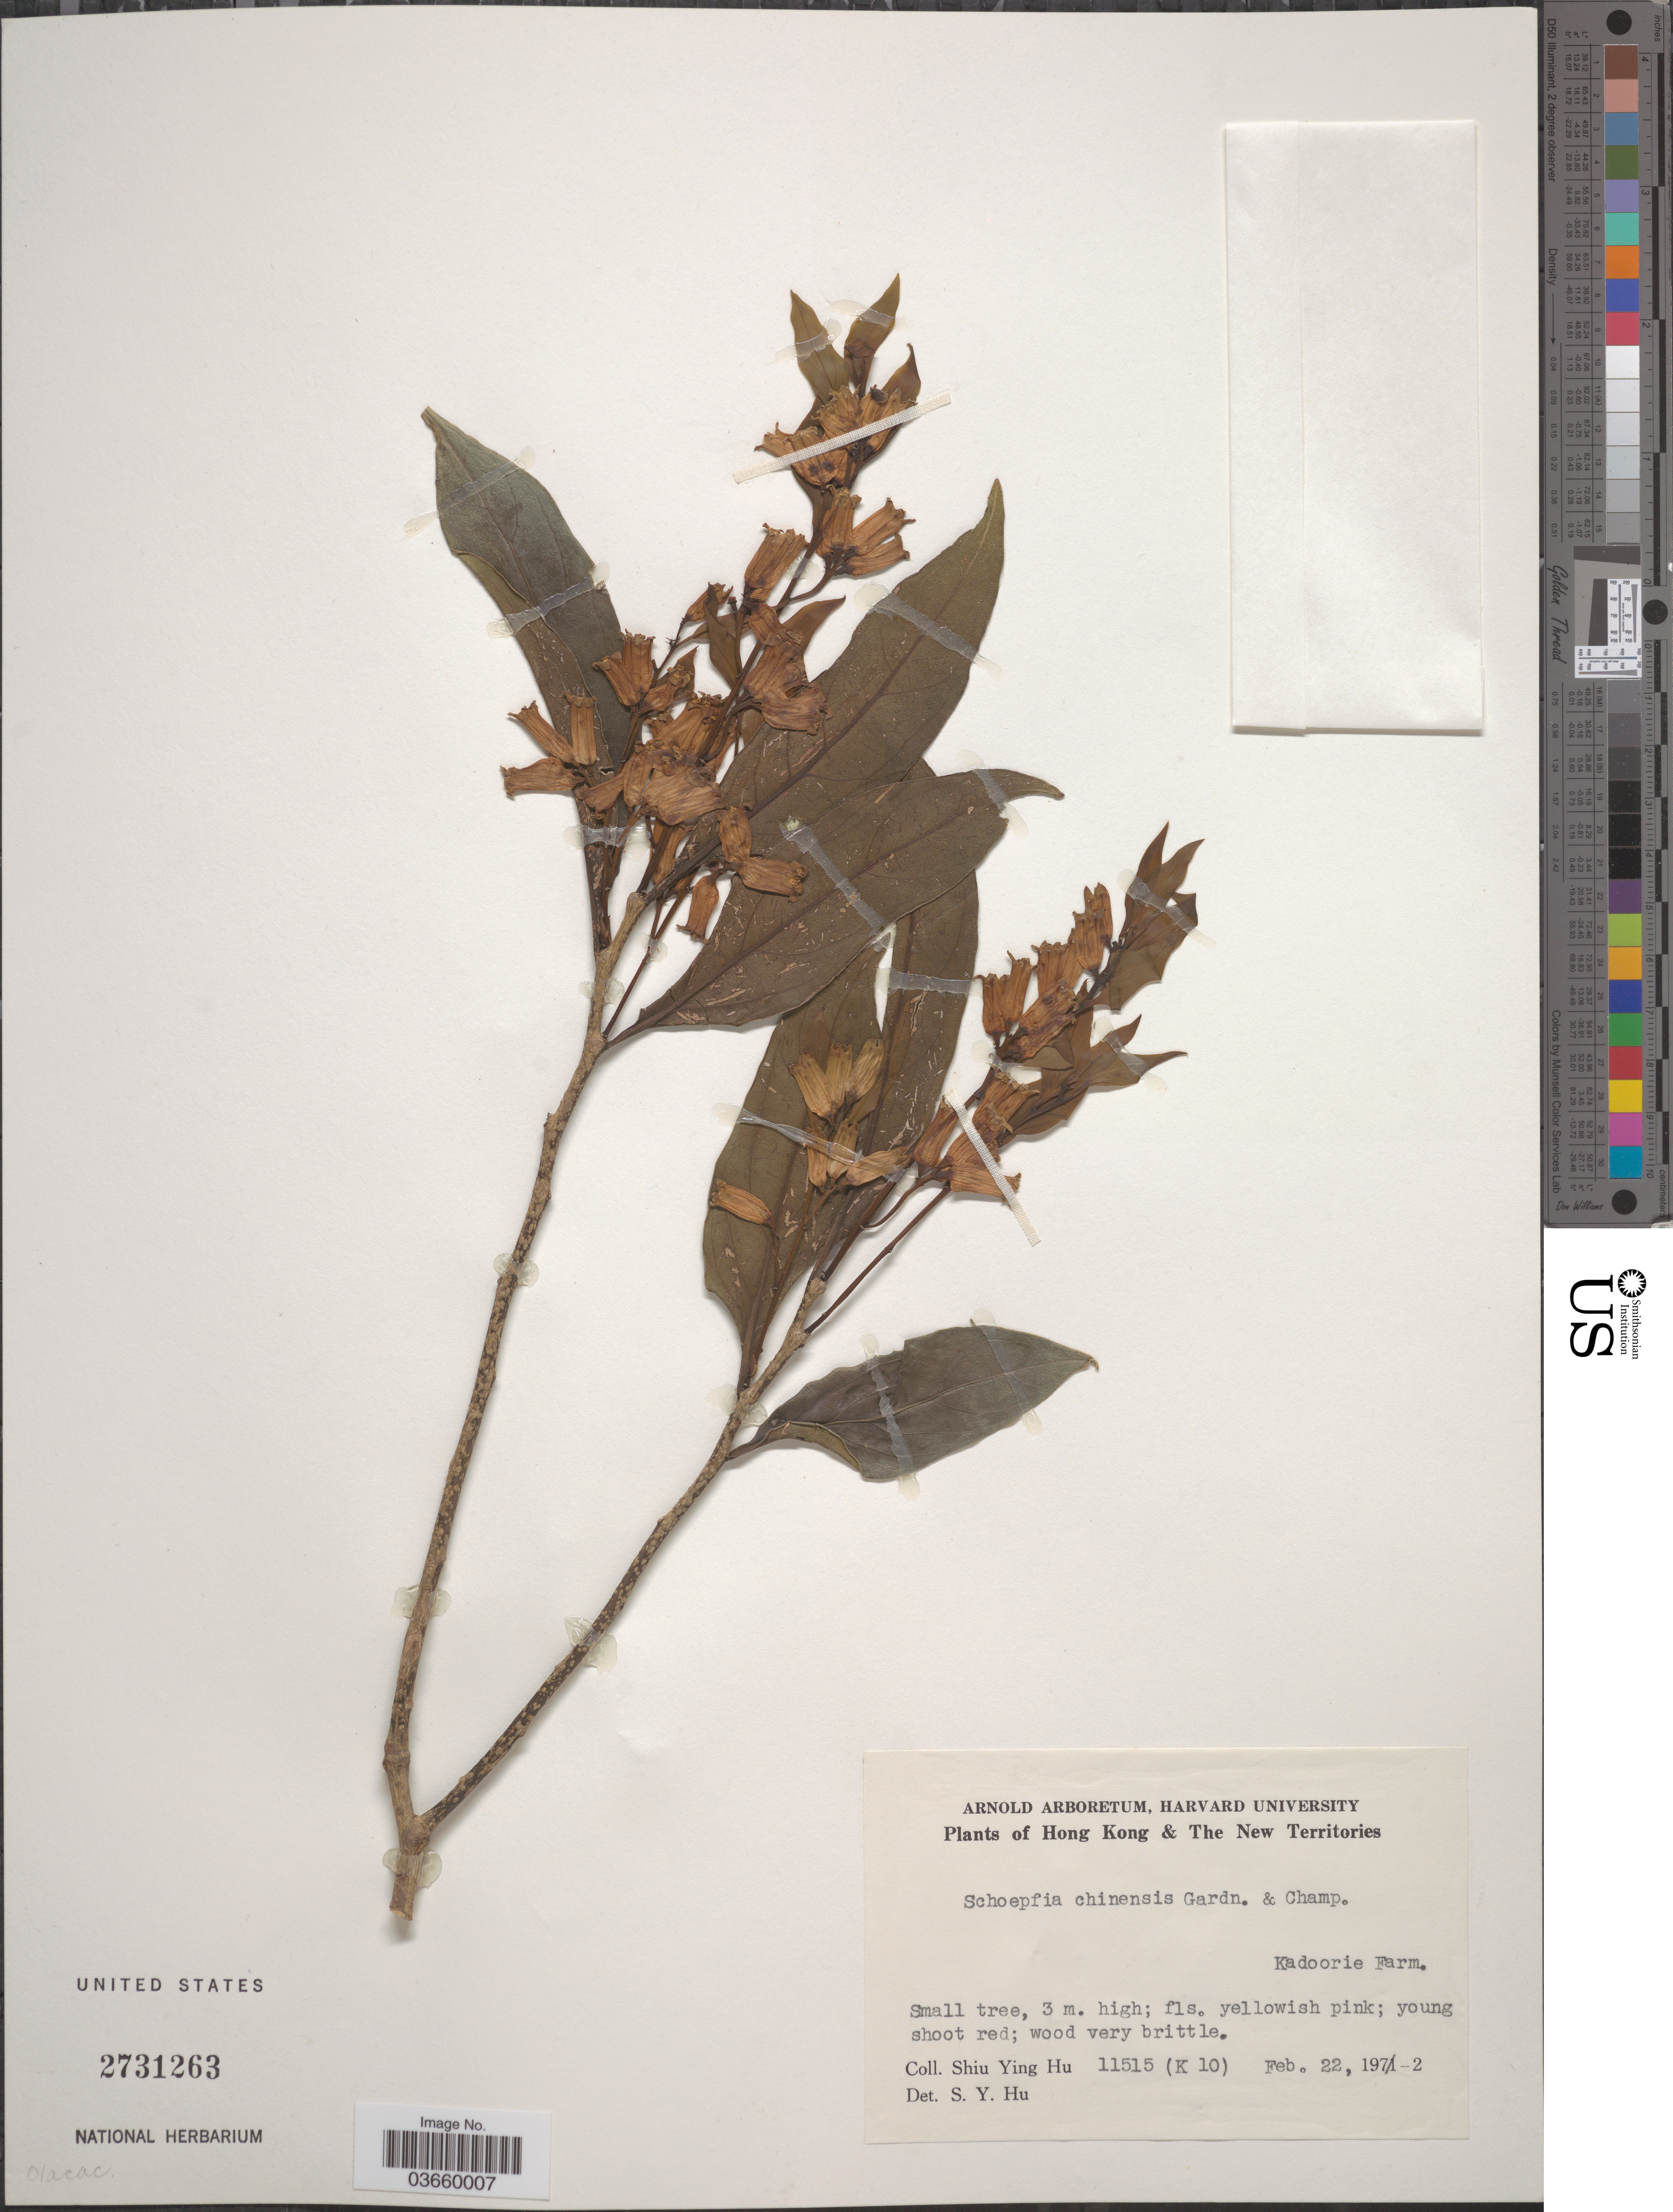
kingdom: Plantae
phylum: Tracheophyta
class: Magnoliopsida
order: Santalales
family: Schoepfiaceae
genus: Schoepfia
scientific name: Schoepfia chinensis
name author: Gardner & Champ.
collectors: S. Y. Hu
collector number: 11515 (K 10)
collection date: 1972-02-22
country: China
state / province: Hong Kong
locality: Hong Kong & The New Territories. Kadoorie Farm.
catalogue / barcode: US 2731263